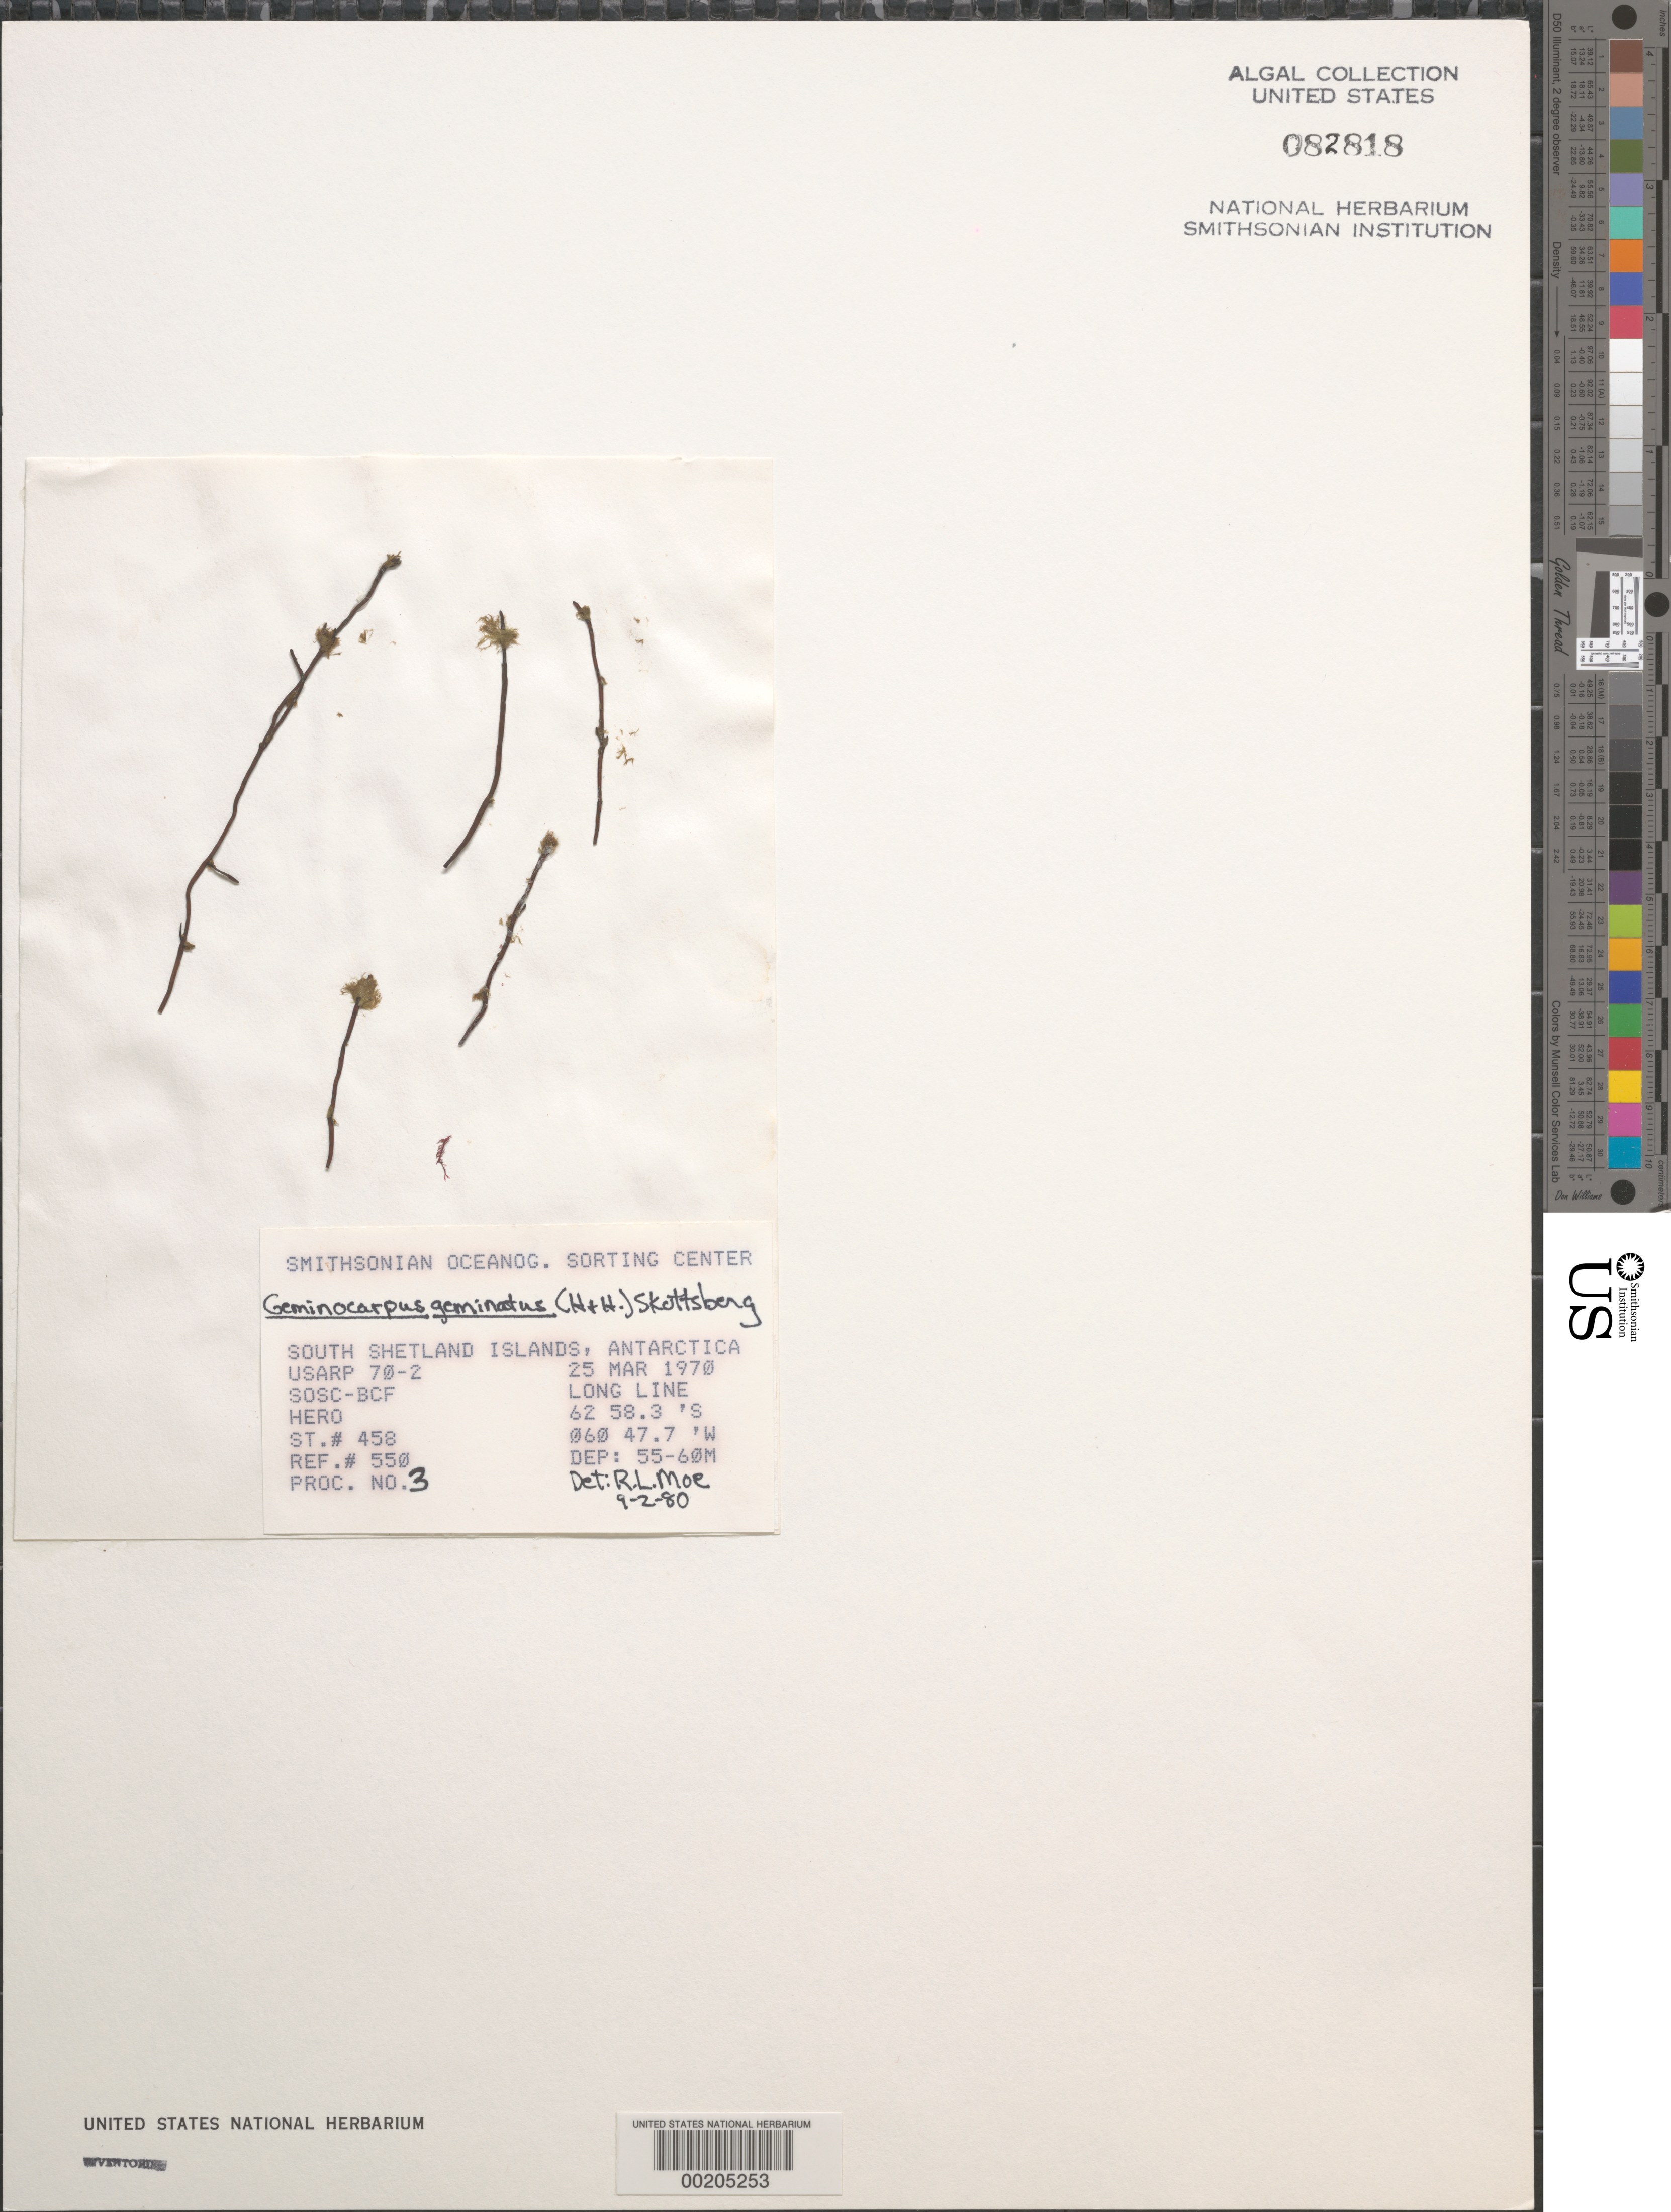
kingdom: Chromista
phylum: Ochrophyta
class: Phaeophyceae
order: Ectocarpales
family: Acinetosporaceae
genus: Geminocarpus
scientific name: Geminocarpus geminatus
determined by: Moe, R. L.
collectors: SOSC-BCF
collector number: Station 458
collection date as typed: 25 Mar 1970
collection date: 1970-03-25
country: Antarctica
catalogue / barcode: US 82818